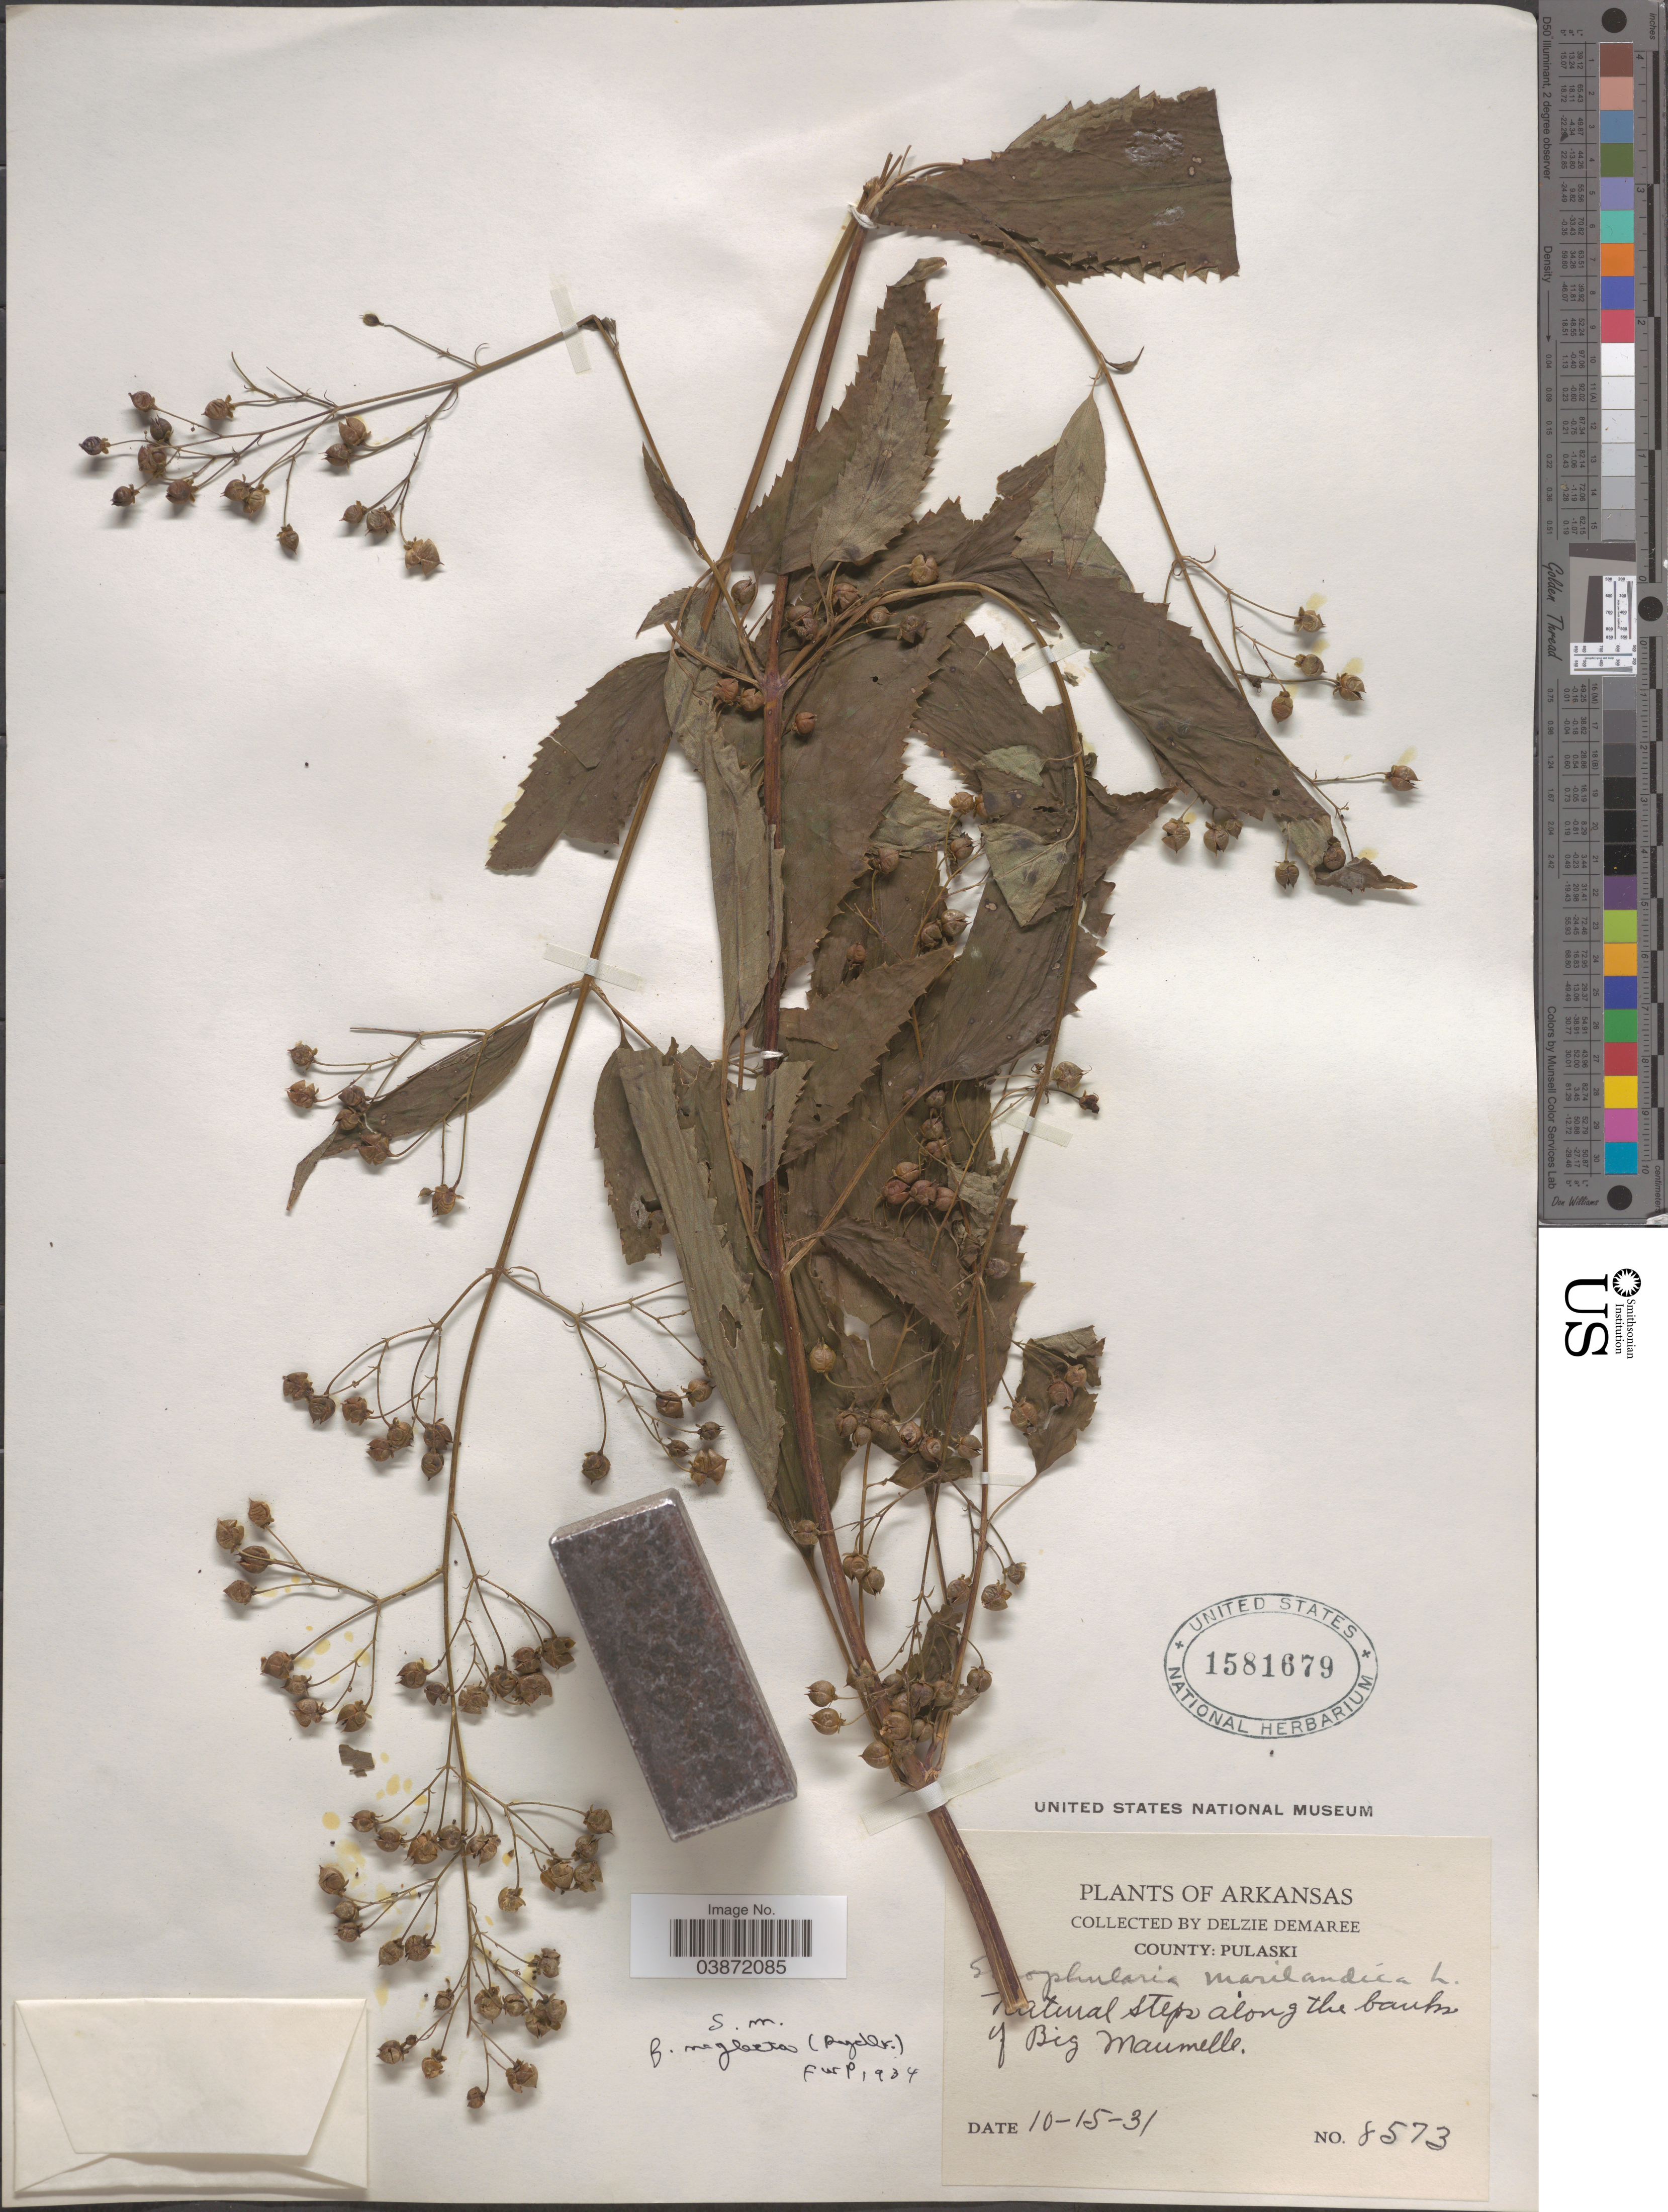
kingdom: Plantae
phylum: Tracheophyta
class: Magnoliopsida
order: Lamiales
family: Scrophulariaceae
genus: Scrophularia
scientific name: Scrophularia marilandica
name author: L.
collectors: D. Demaree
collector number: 8573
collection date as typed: Transcribed d/m/y: 15/10/31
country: United States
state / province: Arkansas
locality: County: Pulaski. Along the banks of Big Maumelle.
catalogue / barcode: US 1581679